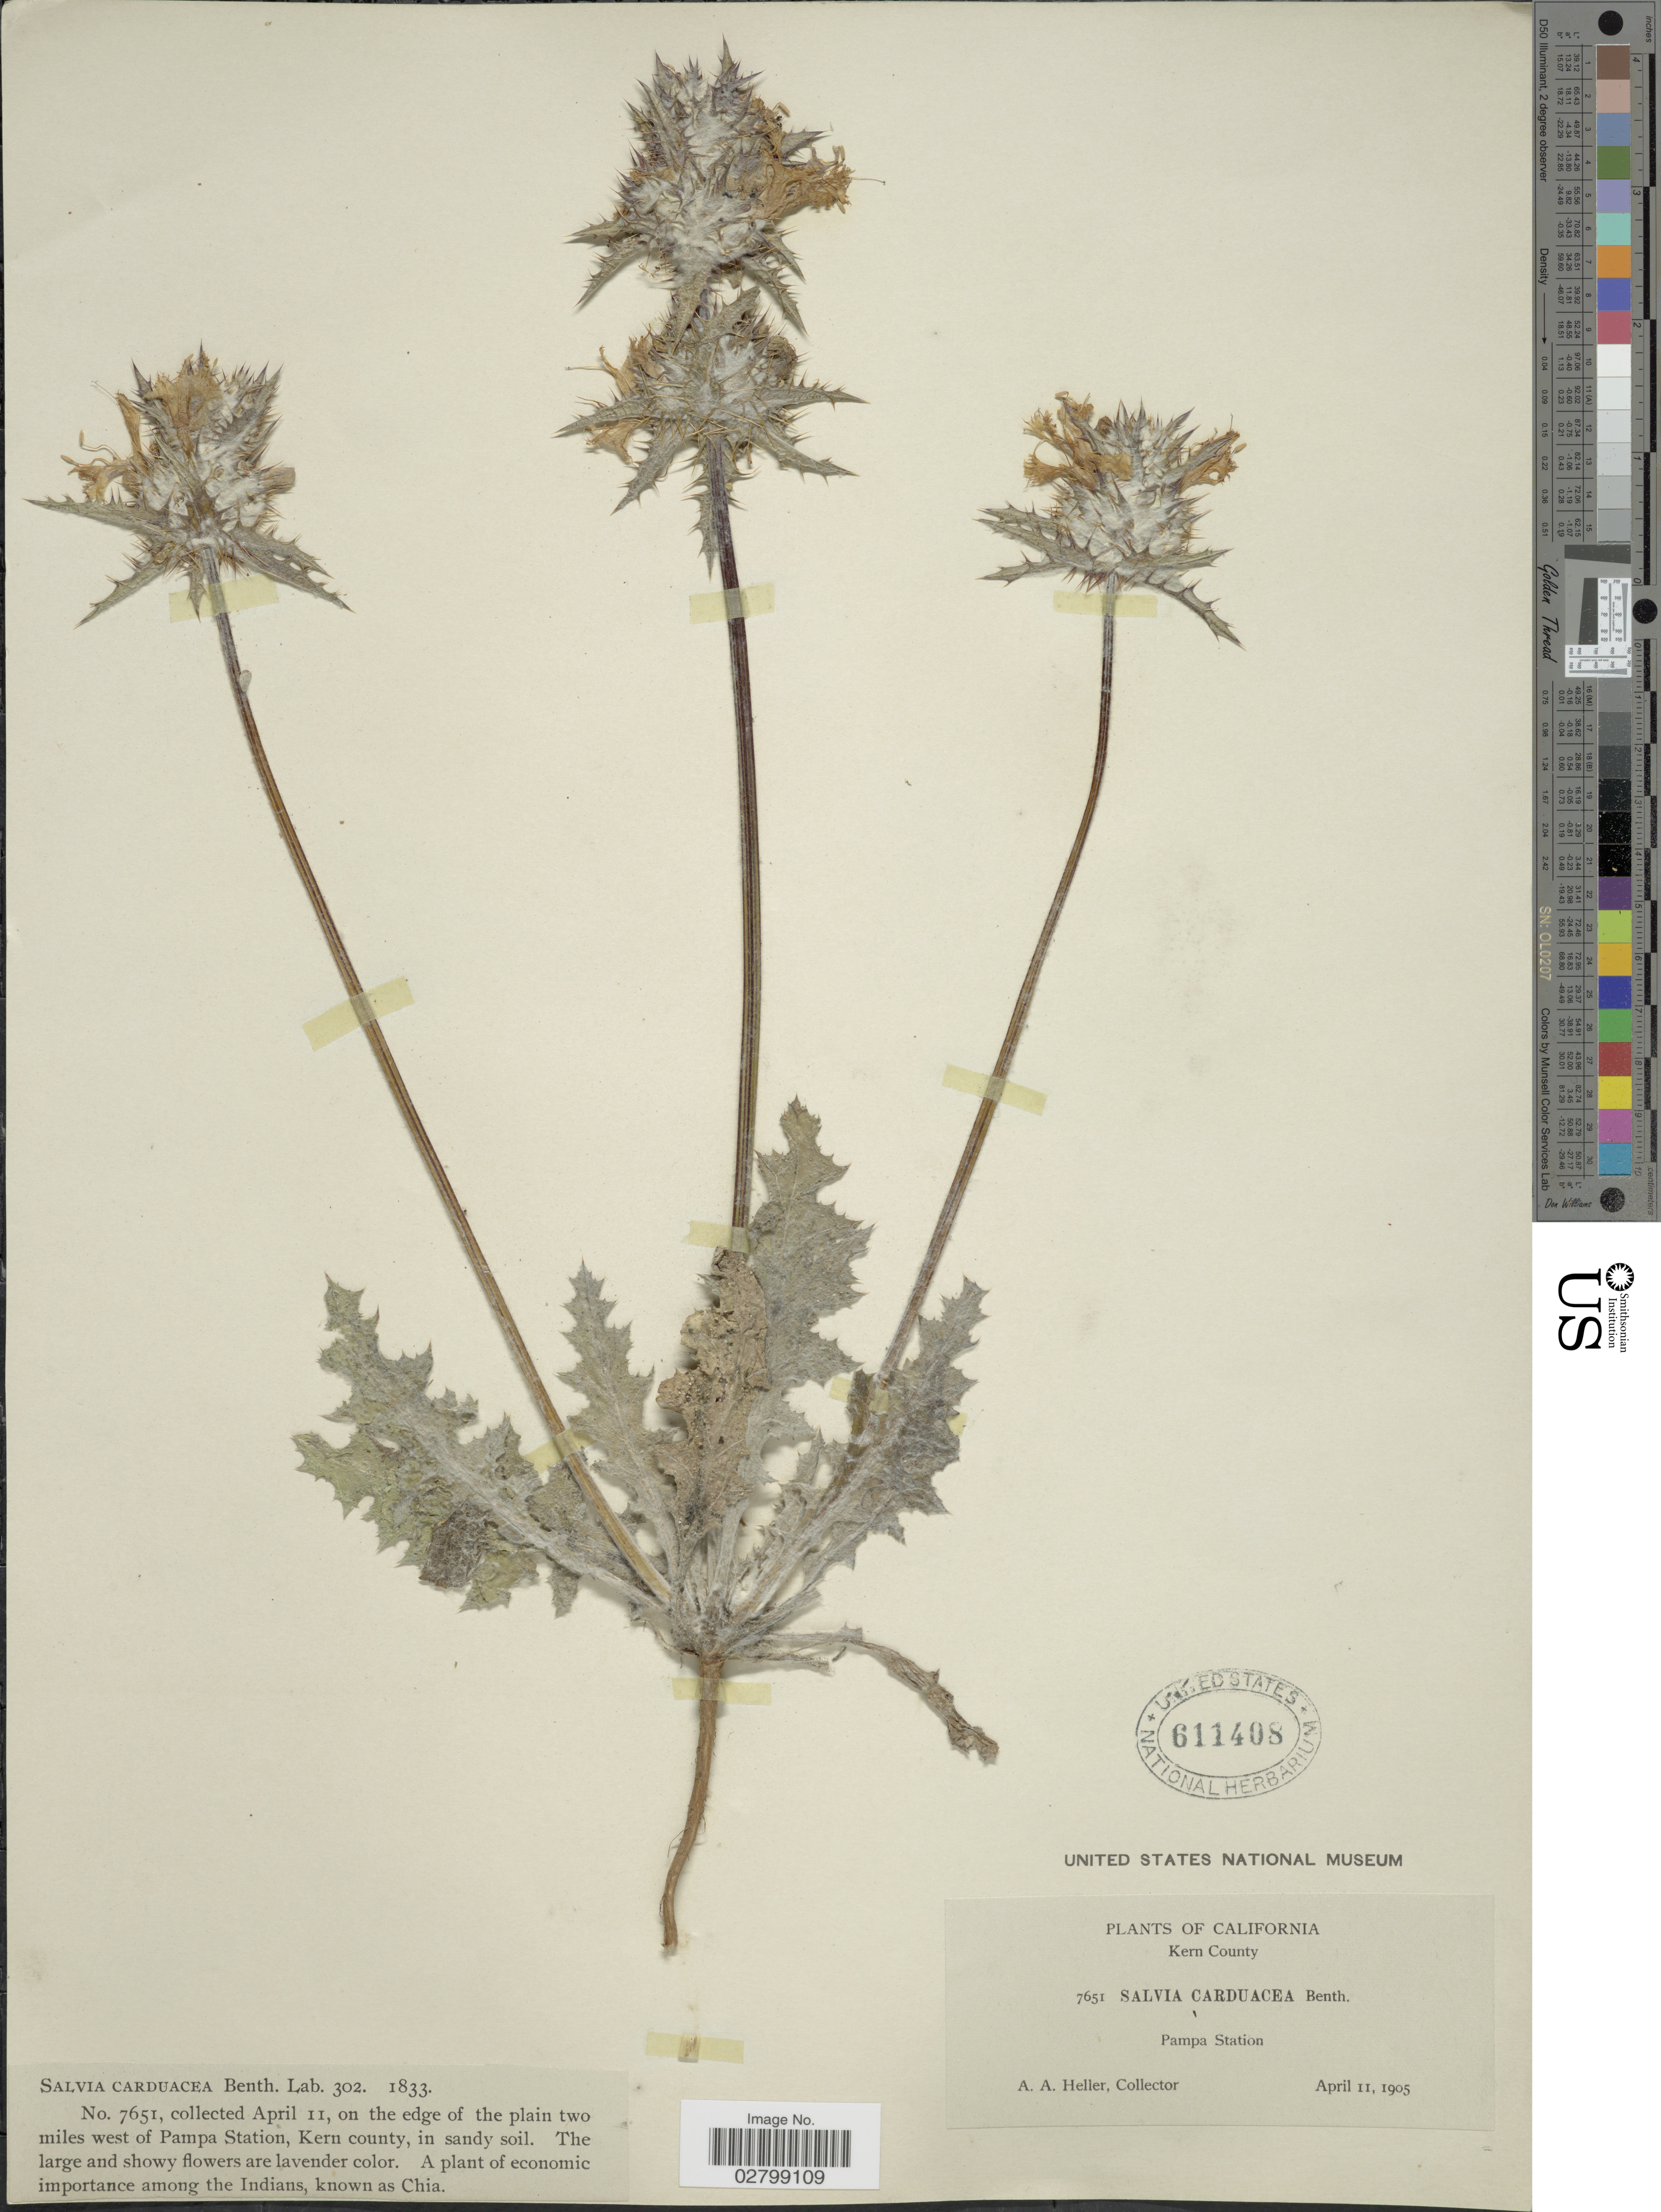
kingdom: Plantae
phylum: Tracheophyta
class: Magnoliopsida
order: Lamiales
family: Lamiaceae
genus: Salvia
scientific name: Salvia carduacea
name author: Benth.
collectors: A. A. Heller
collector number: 7651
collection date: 1905-04-11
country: United States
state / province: California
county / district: Kern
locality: On the edge of the plain two miles west of Pampa Station, Kern County.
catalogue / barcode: US 611408